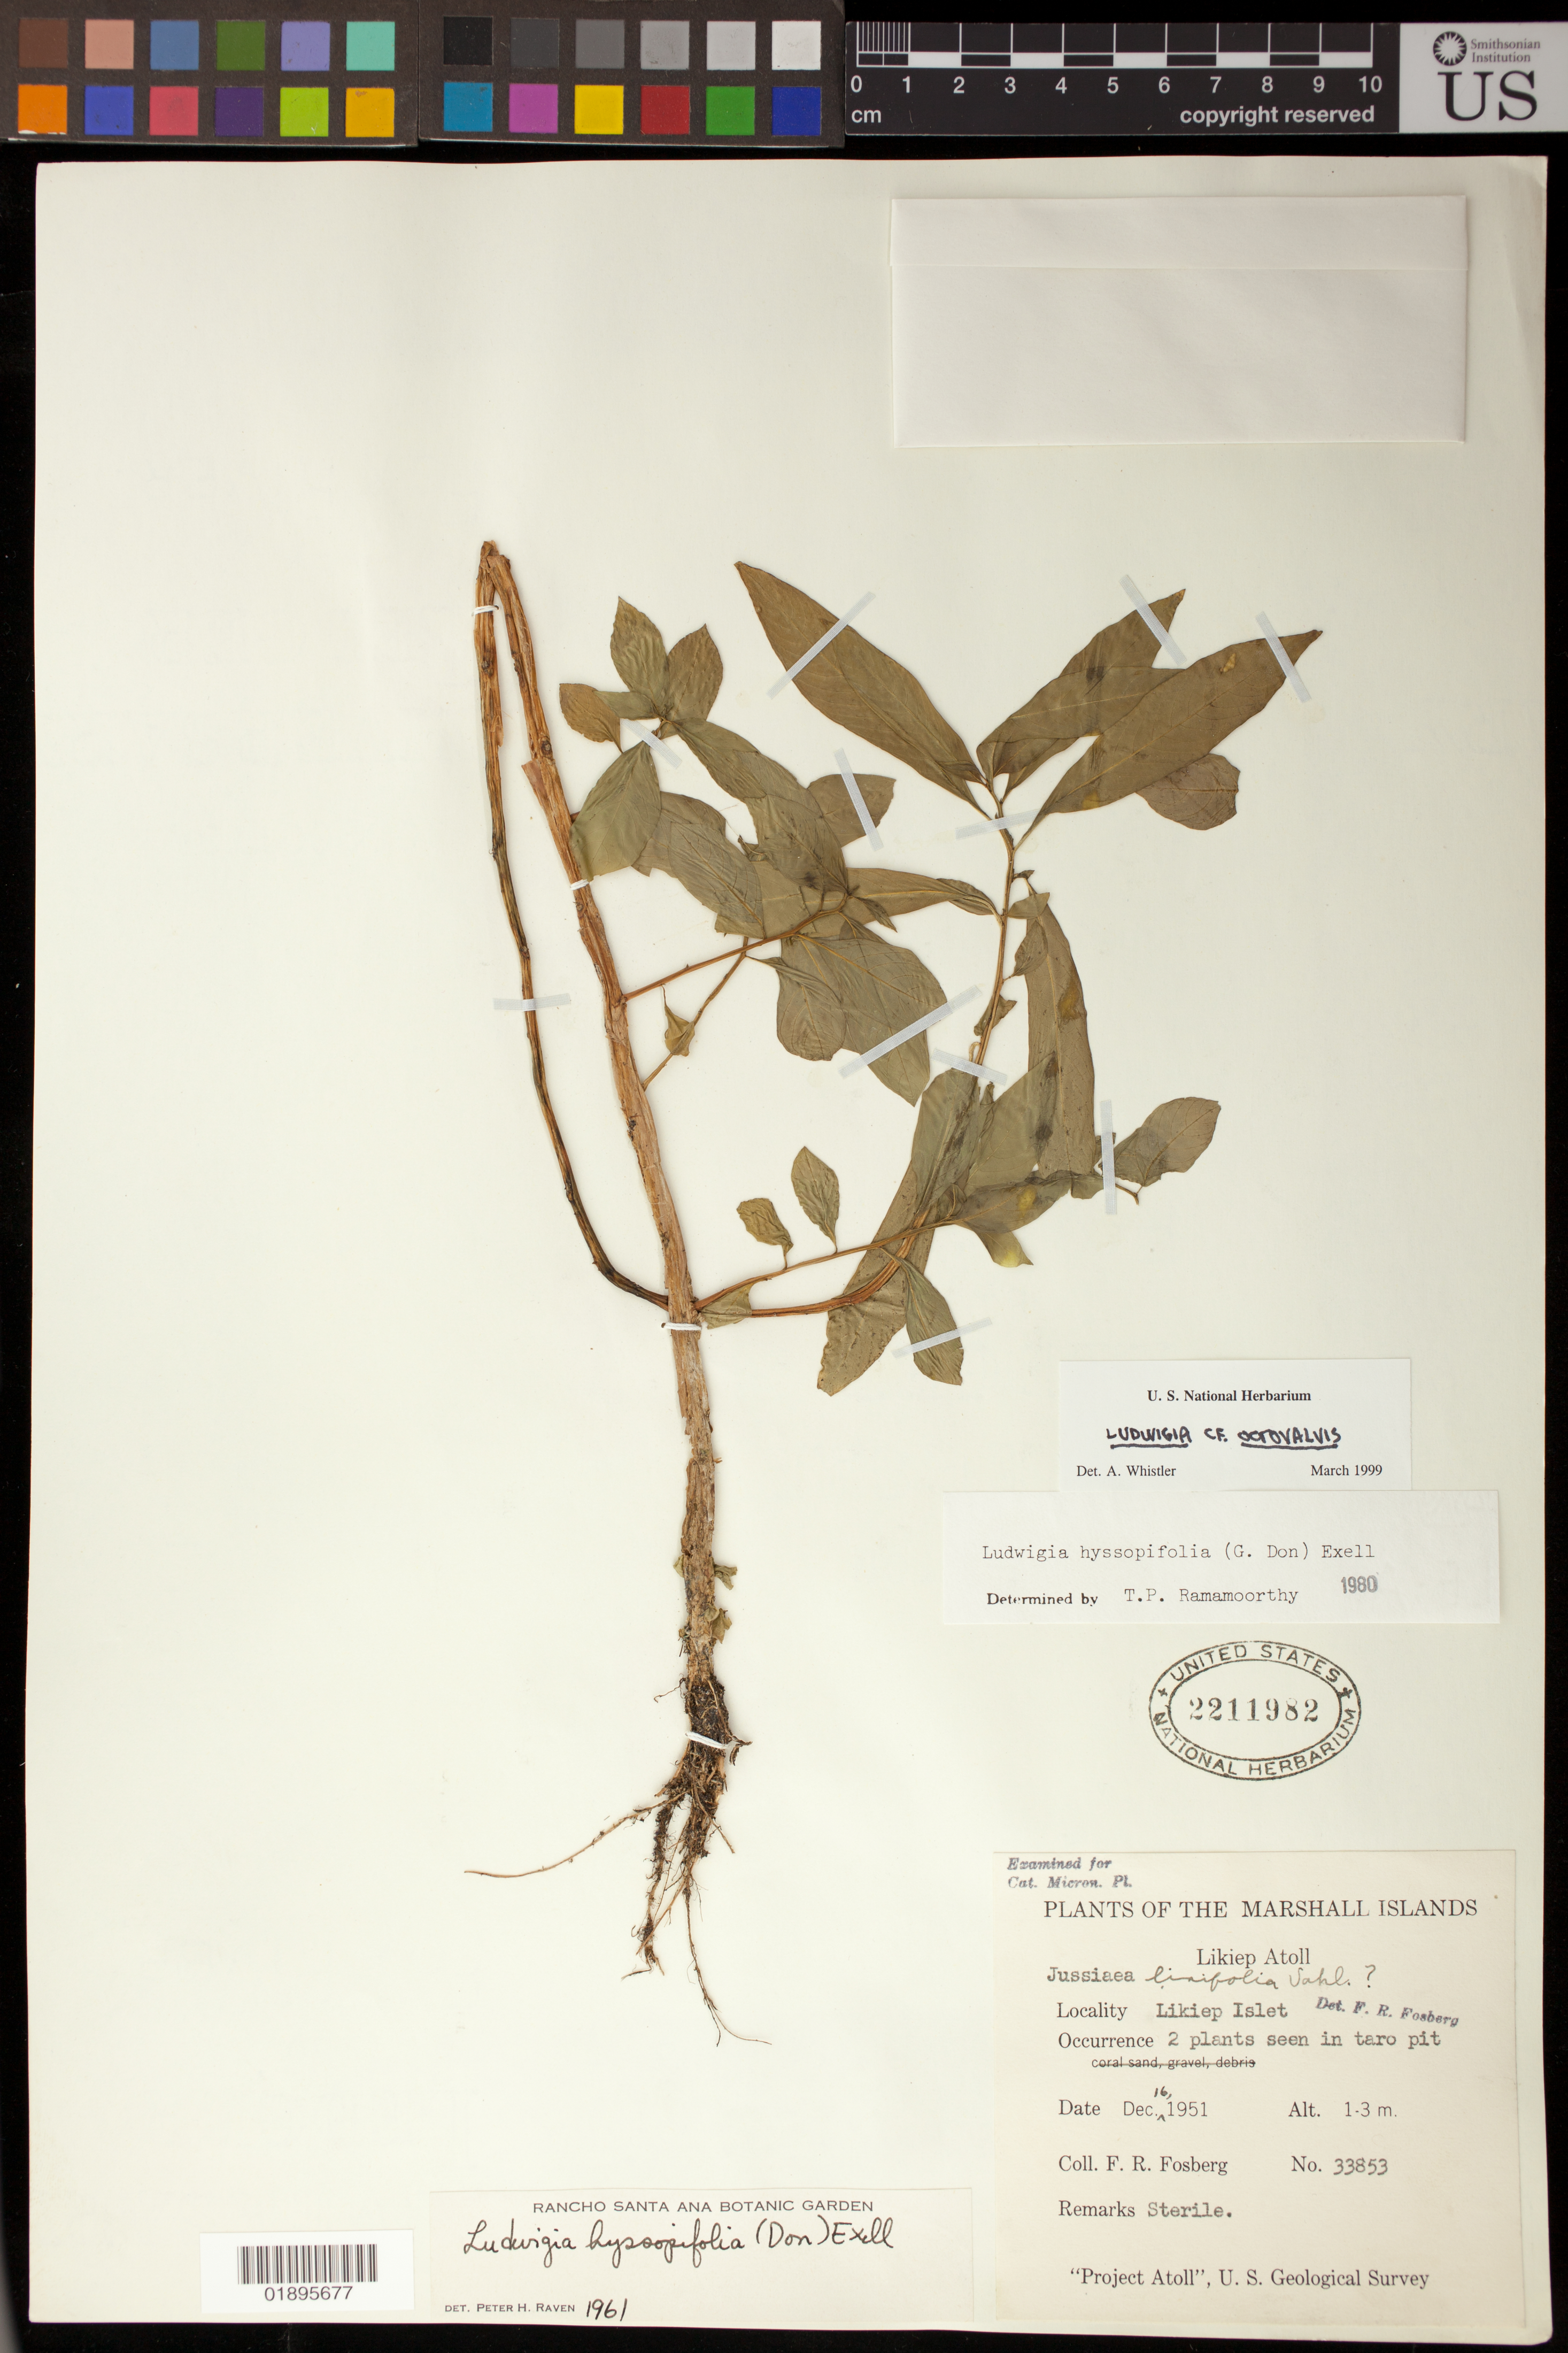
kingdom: Plantae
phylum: Tracheophyta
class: Magnoliopsida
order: Myrtales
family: Onagraceae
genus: Ludwigia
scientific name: Ludwigia octovalvis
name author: (Jacq.) P.H. Raven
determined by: Whistler, A.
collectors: F. R. Fosberg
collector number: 33853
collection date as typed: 16 Dec 1951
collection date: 1951-12-16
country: Marshall Islands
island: Likiep Atoll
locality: Likiep Islet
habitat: Taro pit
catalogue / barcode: US 2211982